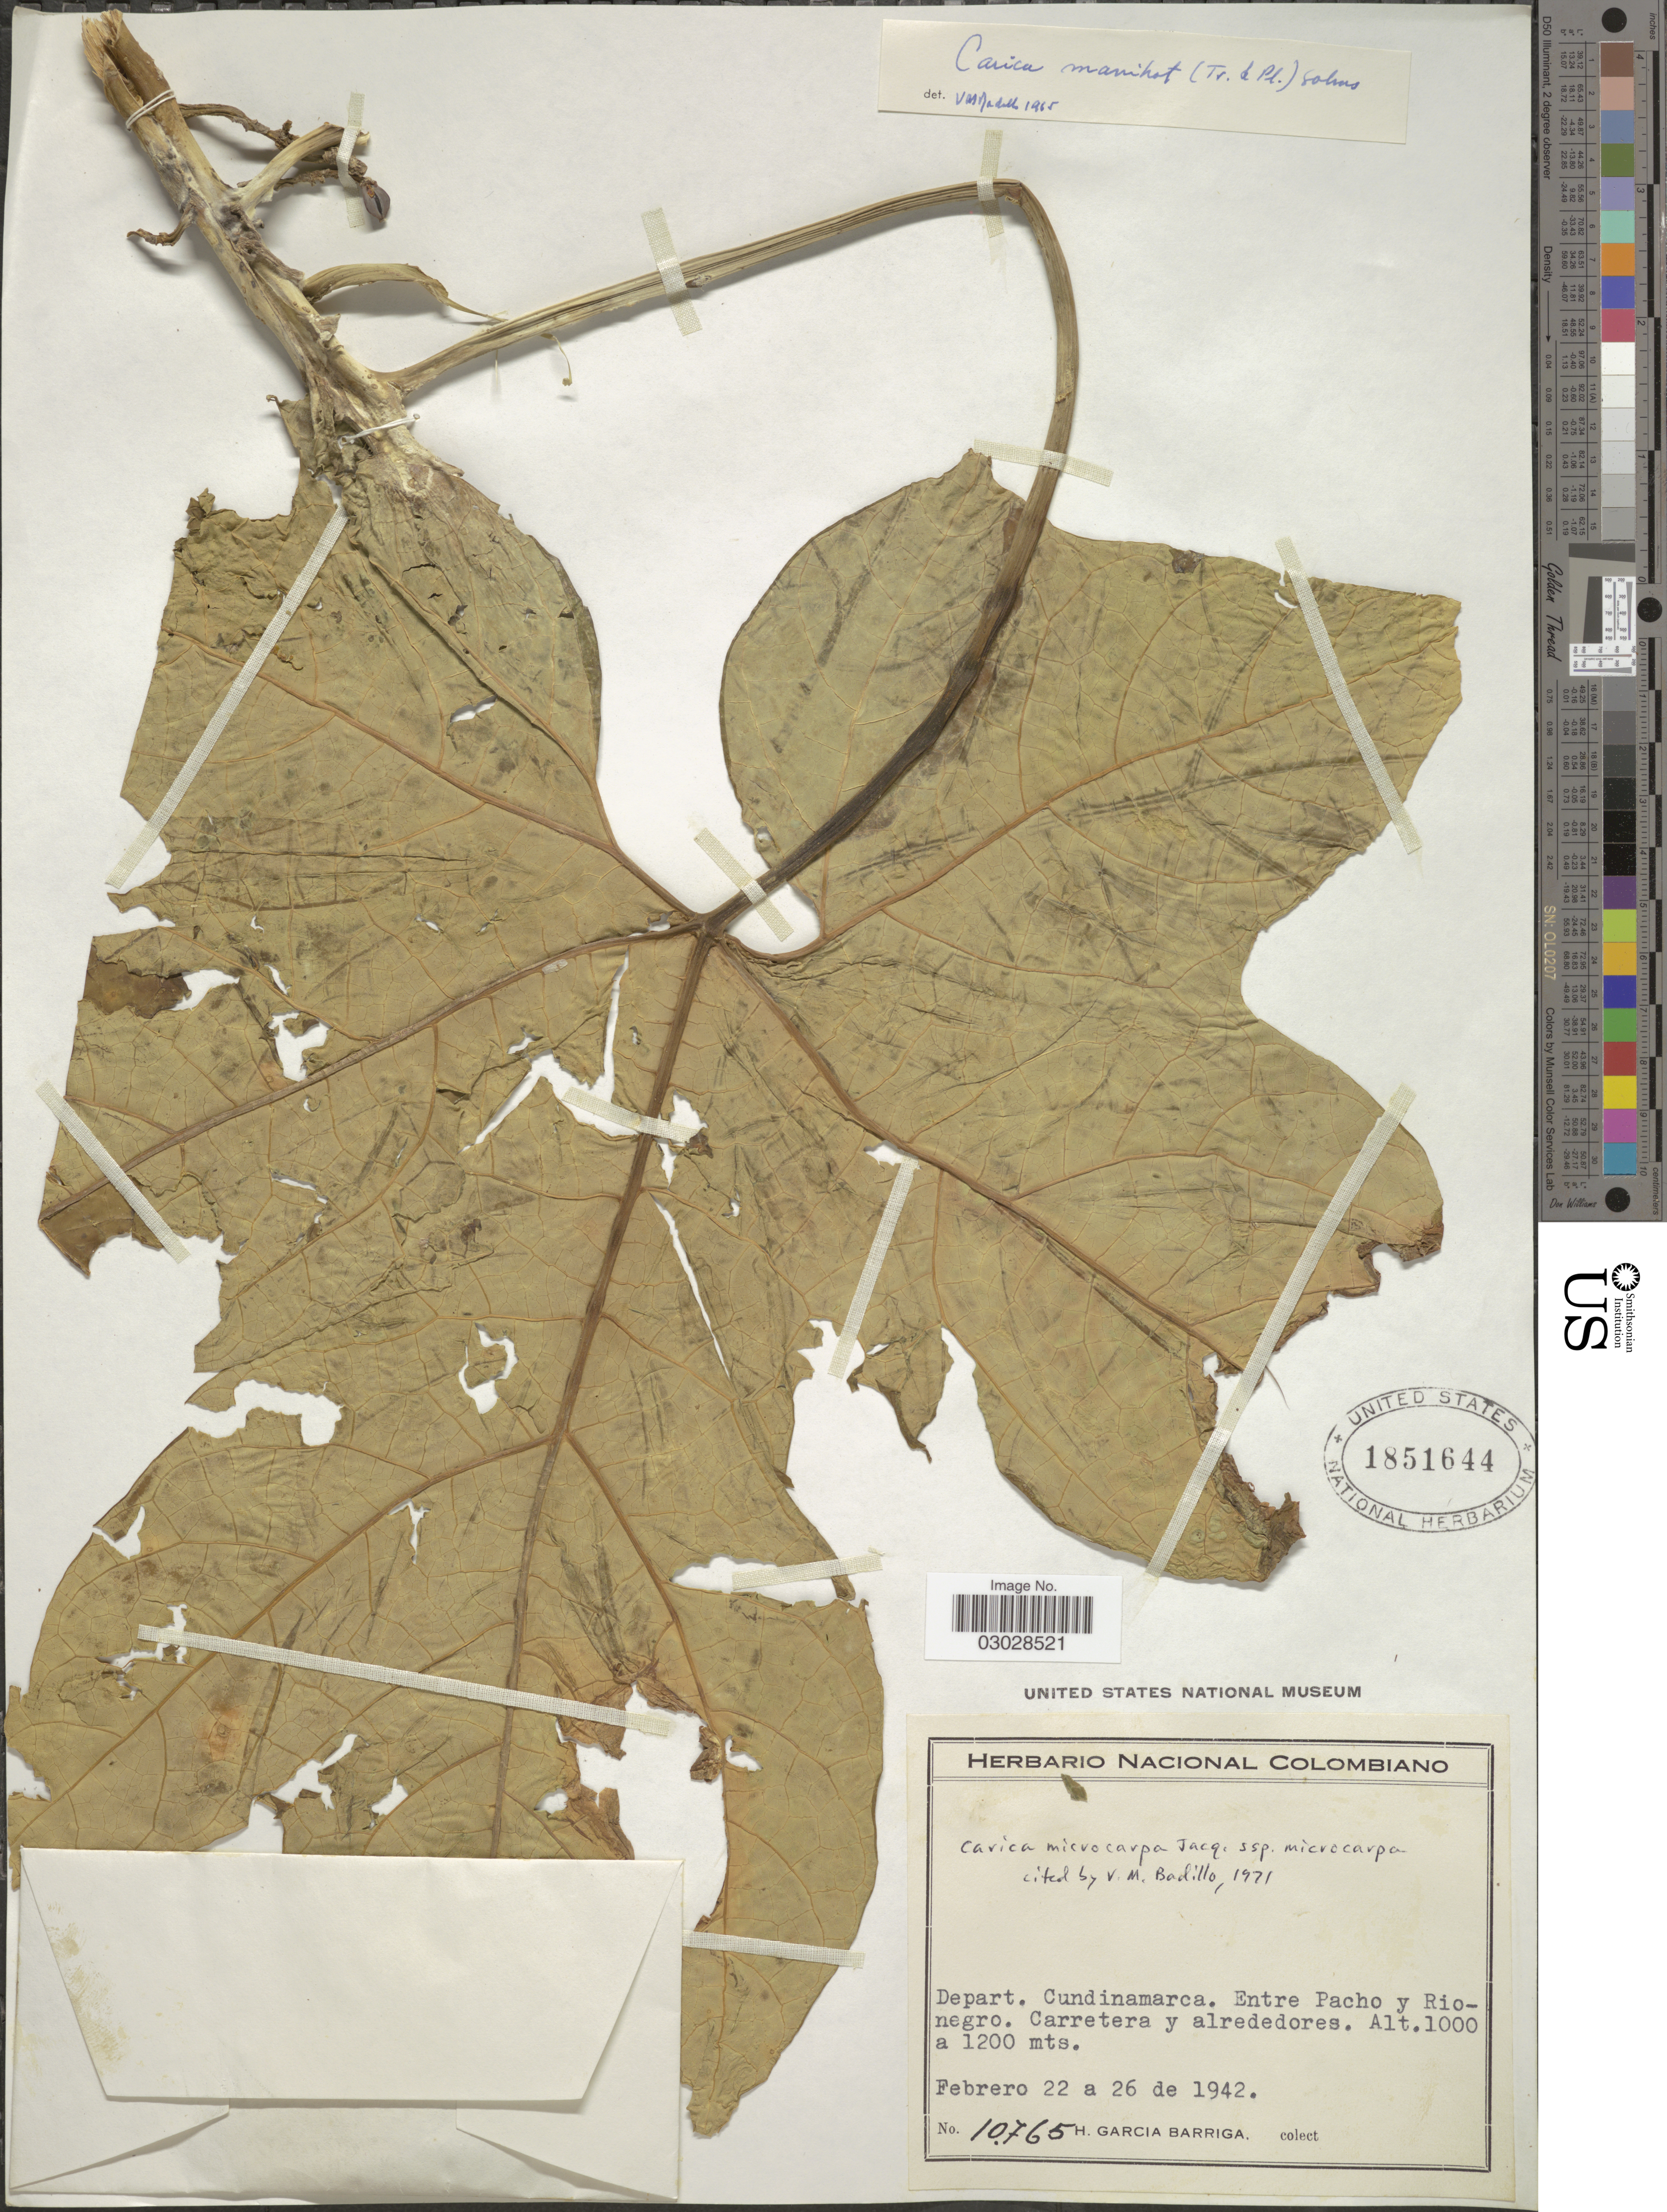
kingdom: Plantae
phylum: Tracheophyta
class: Magnoliopsida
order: Brassicales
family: Caricaceae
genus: Vasconcellea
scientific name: Vasconcellea microcarpa subsp. microcarpa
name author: (Jacq.) A. DC.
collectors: H. García Barriga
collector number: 10765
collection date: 1942-02-22/1942-02-26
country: Colombia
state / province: Cundinamarca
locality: Depart. Cundinamarca. Entre Pacho y Rio Negro. Carretera y alrededores.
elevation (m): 1000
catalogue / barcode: US 1851644